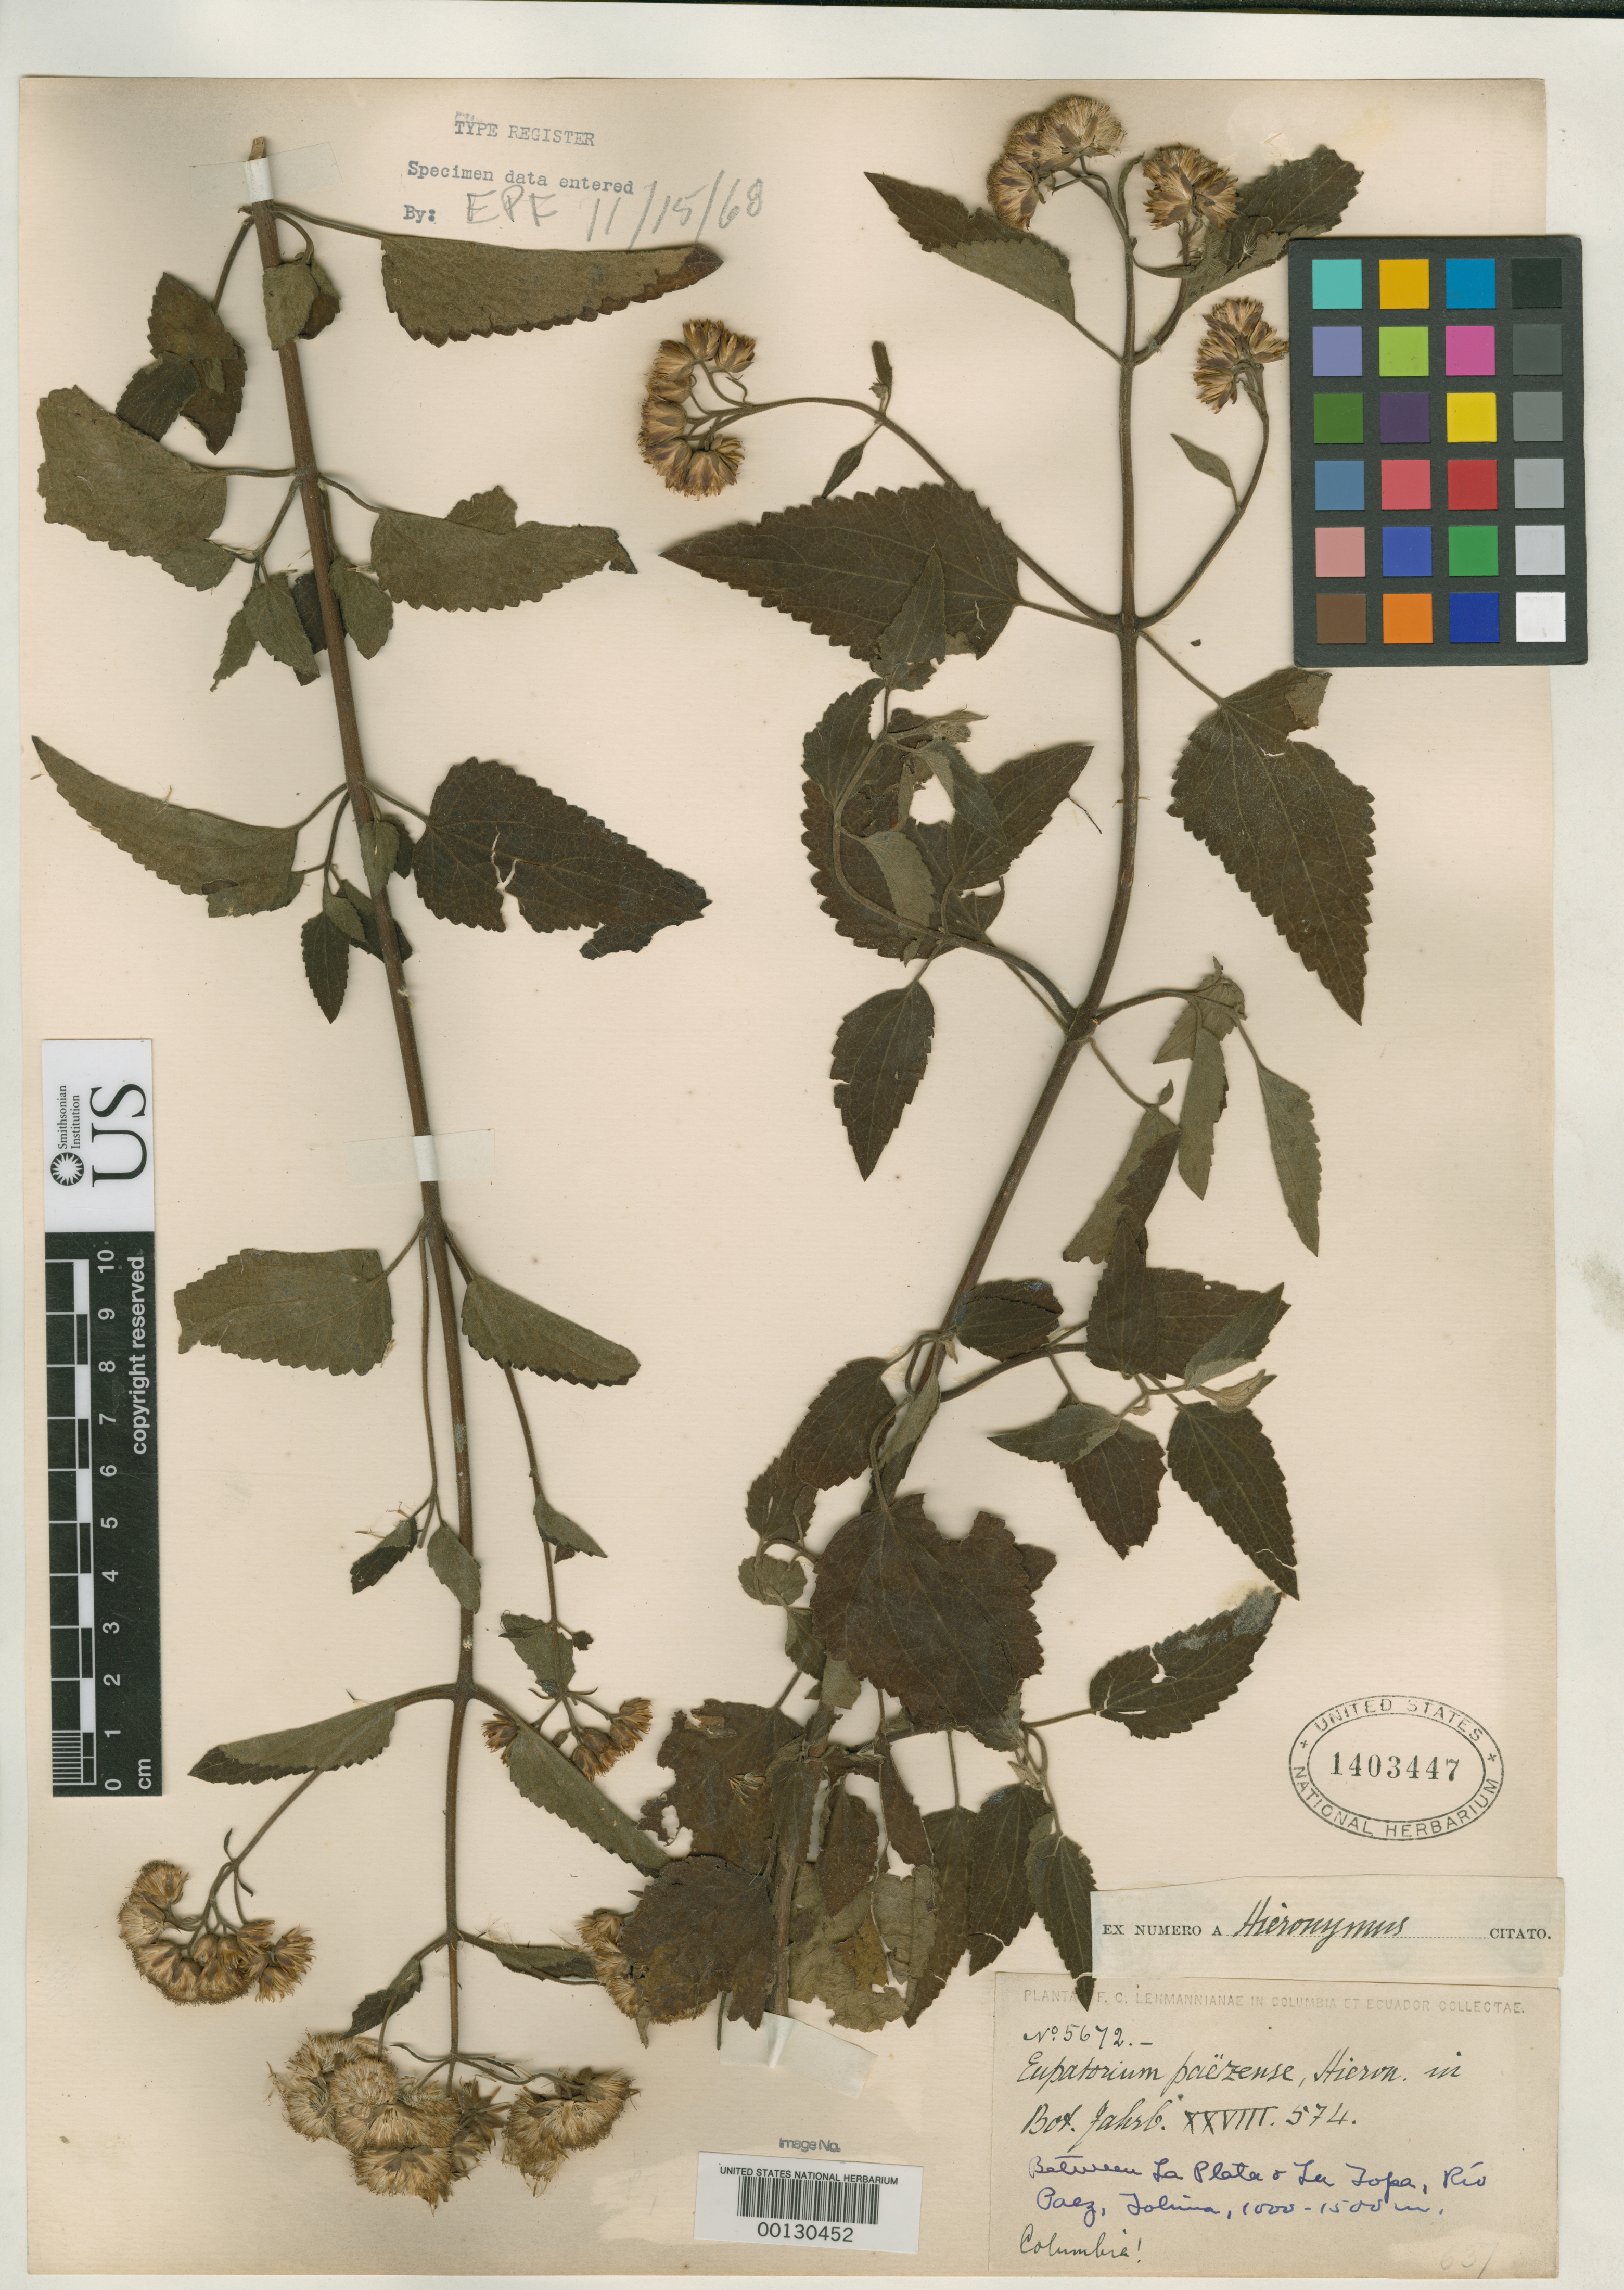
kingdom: Plantae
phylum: Tracheophyta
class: Magnoliopsida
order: Asterales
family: Asteraceae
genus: Eupatorium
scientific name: Eupatorium paezense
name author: Hieron.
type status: Isotype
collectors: F. C. Lehmann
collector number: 5672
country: Colombia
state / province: Tolima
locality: Between La Plata and La Topa.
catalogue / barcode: US 1403447